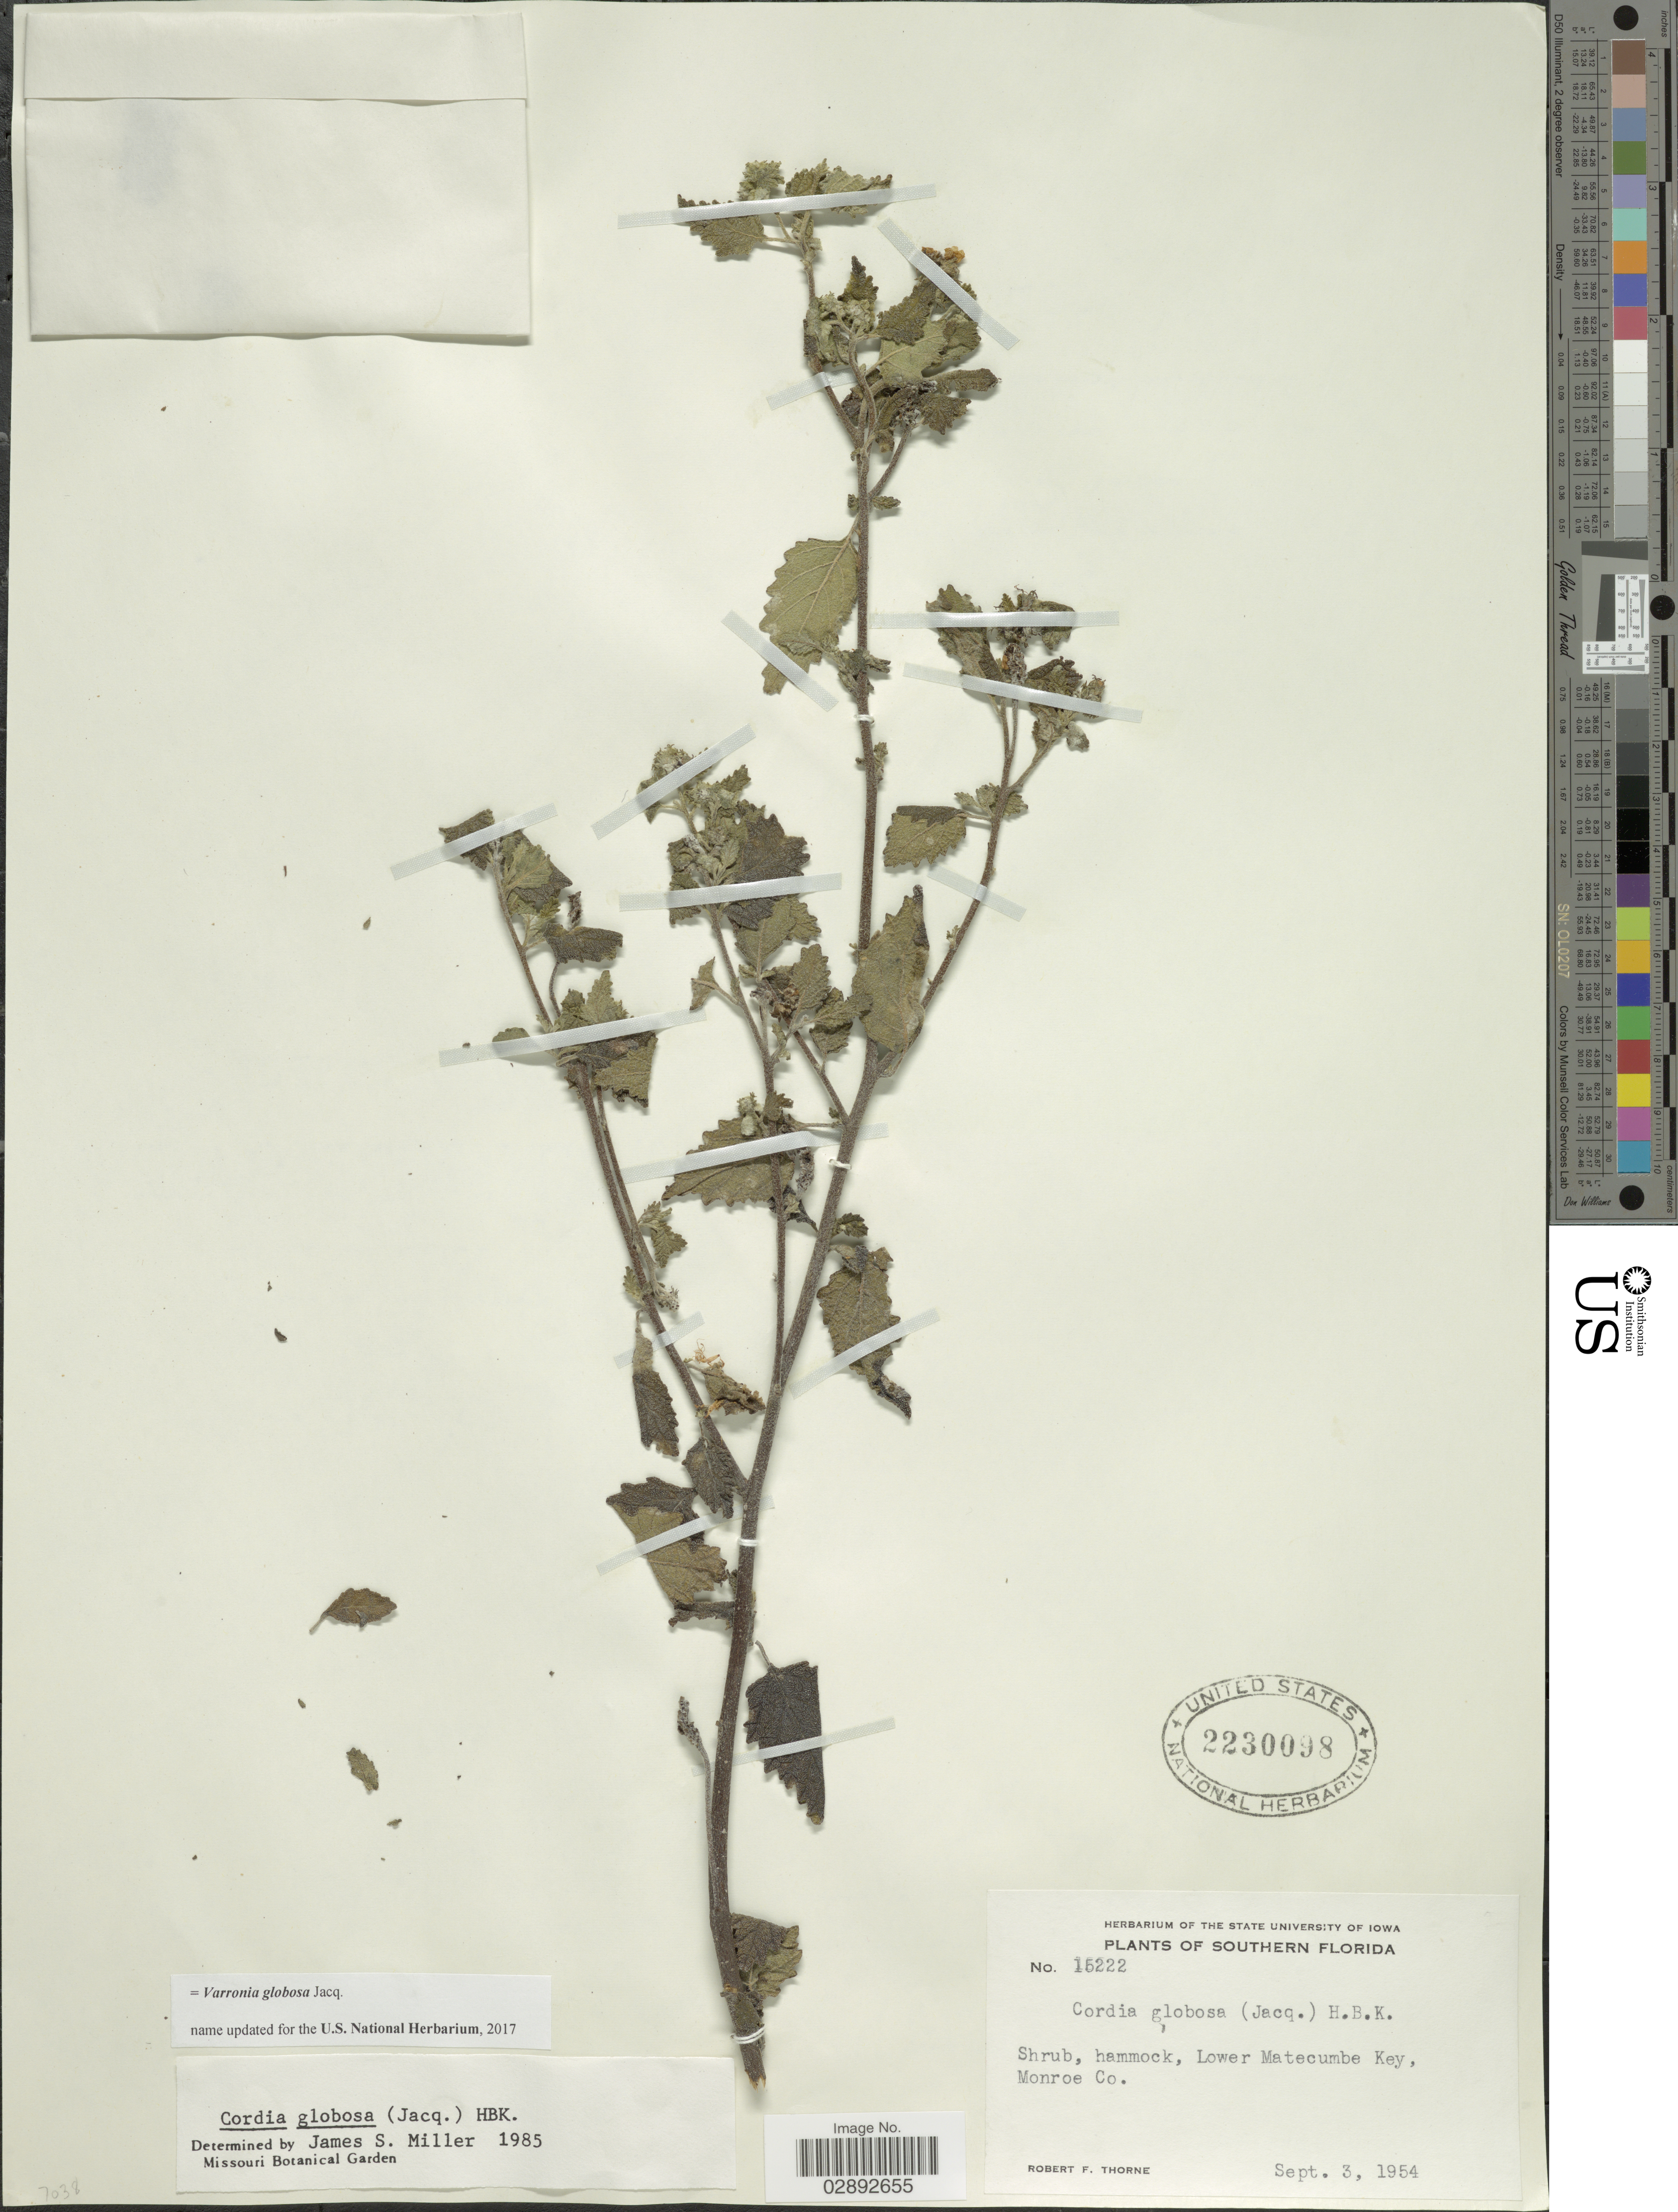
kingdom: Plantae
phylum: Tracheophyta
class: Magnoliopsida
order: Boraginales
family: Cordiaceae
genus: Varronia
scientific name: Varronia globosa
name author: Jacq.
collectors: R. F. Thorne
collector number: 15222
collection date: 1954-09-03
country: United States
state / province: Florida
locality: Southern Florida. Hammock, Lower Matecumbe Key, Monroe Co.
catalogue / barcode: US 2230098